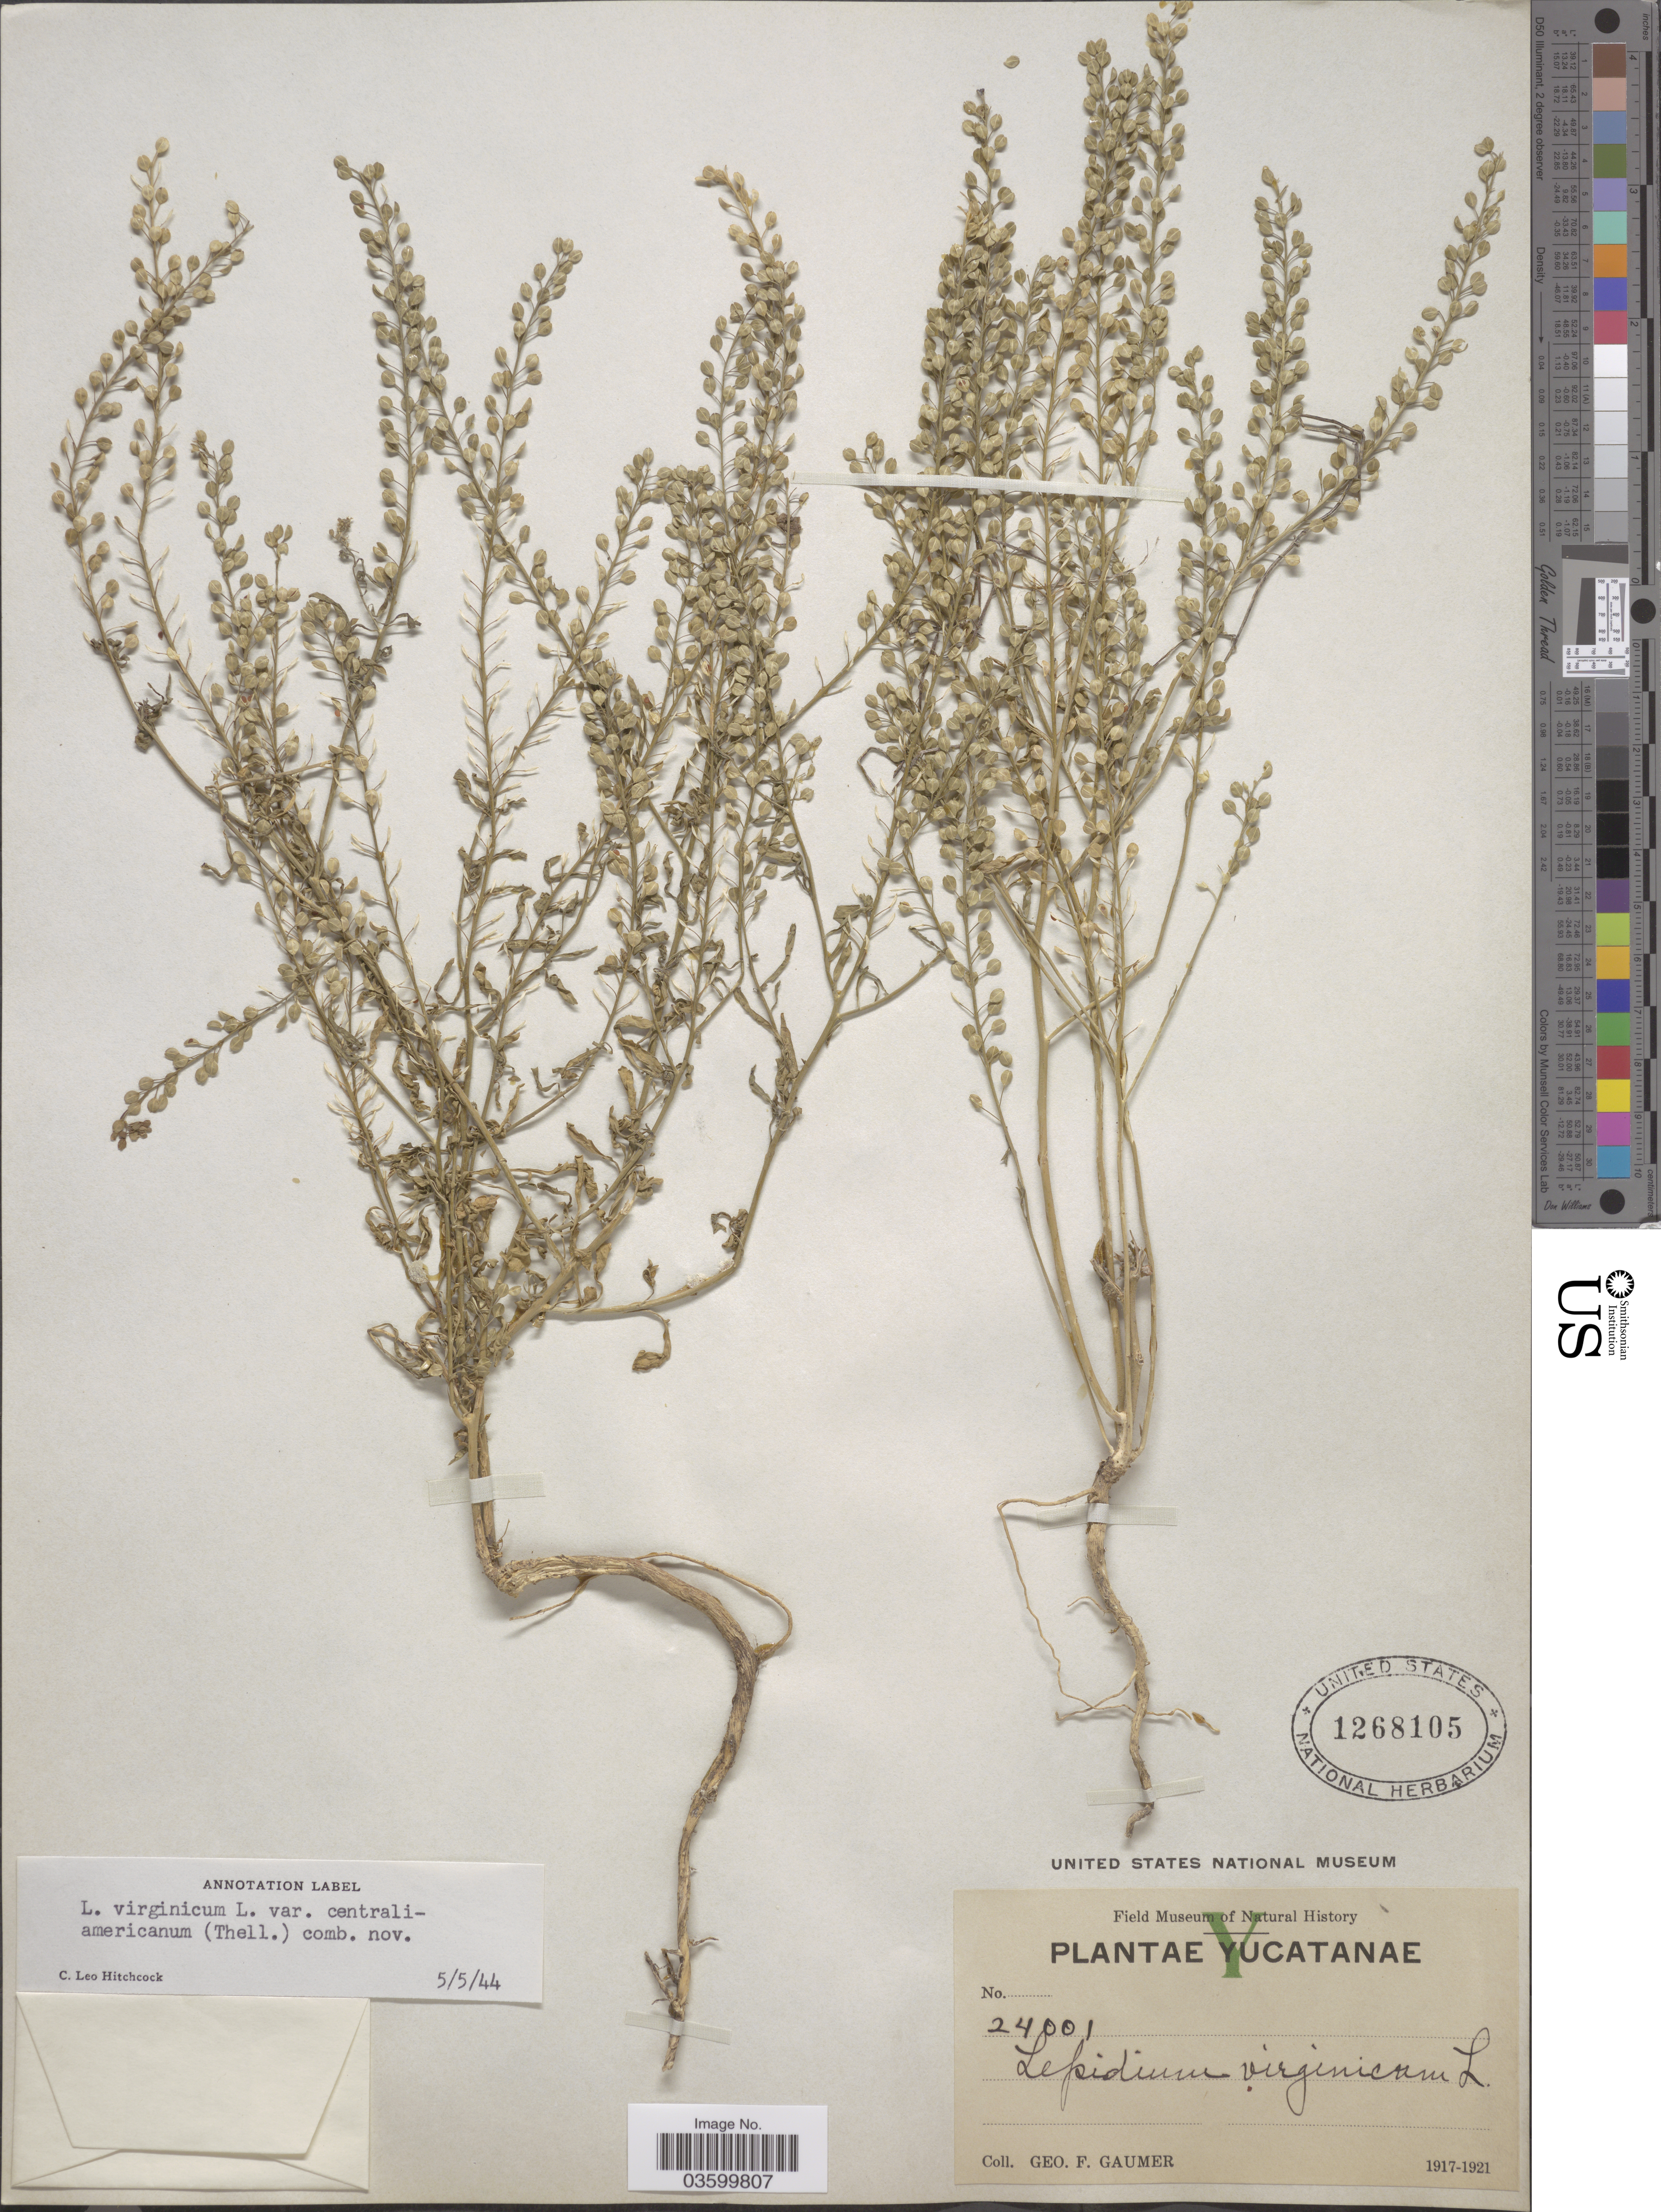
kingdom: Plantae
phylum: Tracheophyta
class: Magnoliopsida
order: Brassicales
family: Brassicaceae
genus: Lepidium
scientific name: Lepidium virginicum var. centrali-americanum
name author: (Thell.) C.L. Hitchc.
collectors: G. F. Gaumer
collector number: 24001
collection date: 1917/1921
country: Mexico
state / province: Yucatán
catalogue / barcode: US 1268105